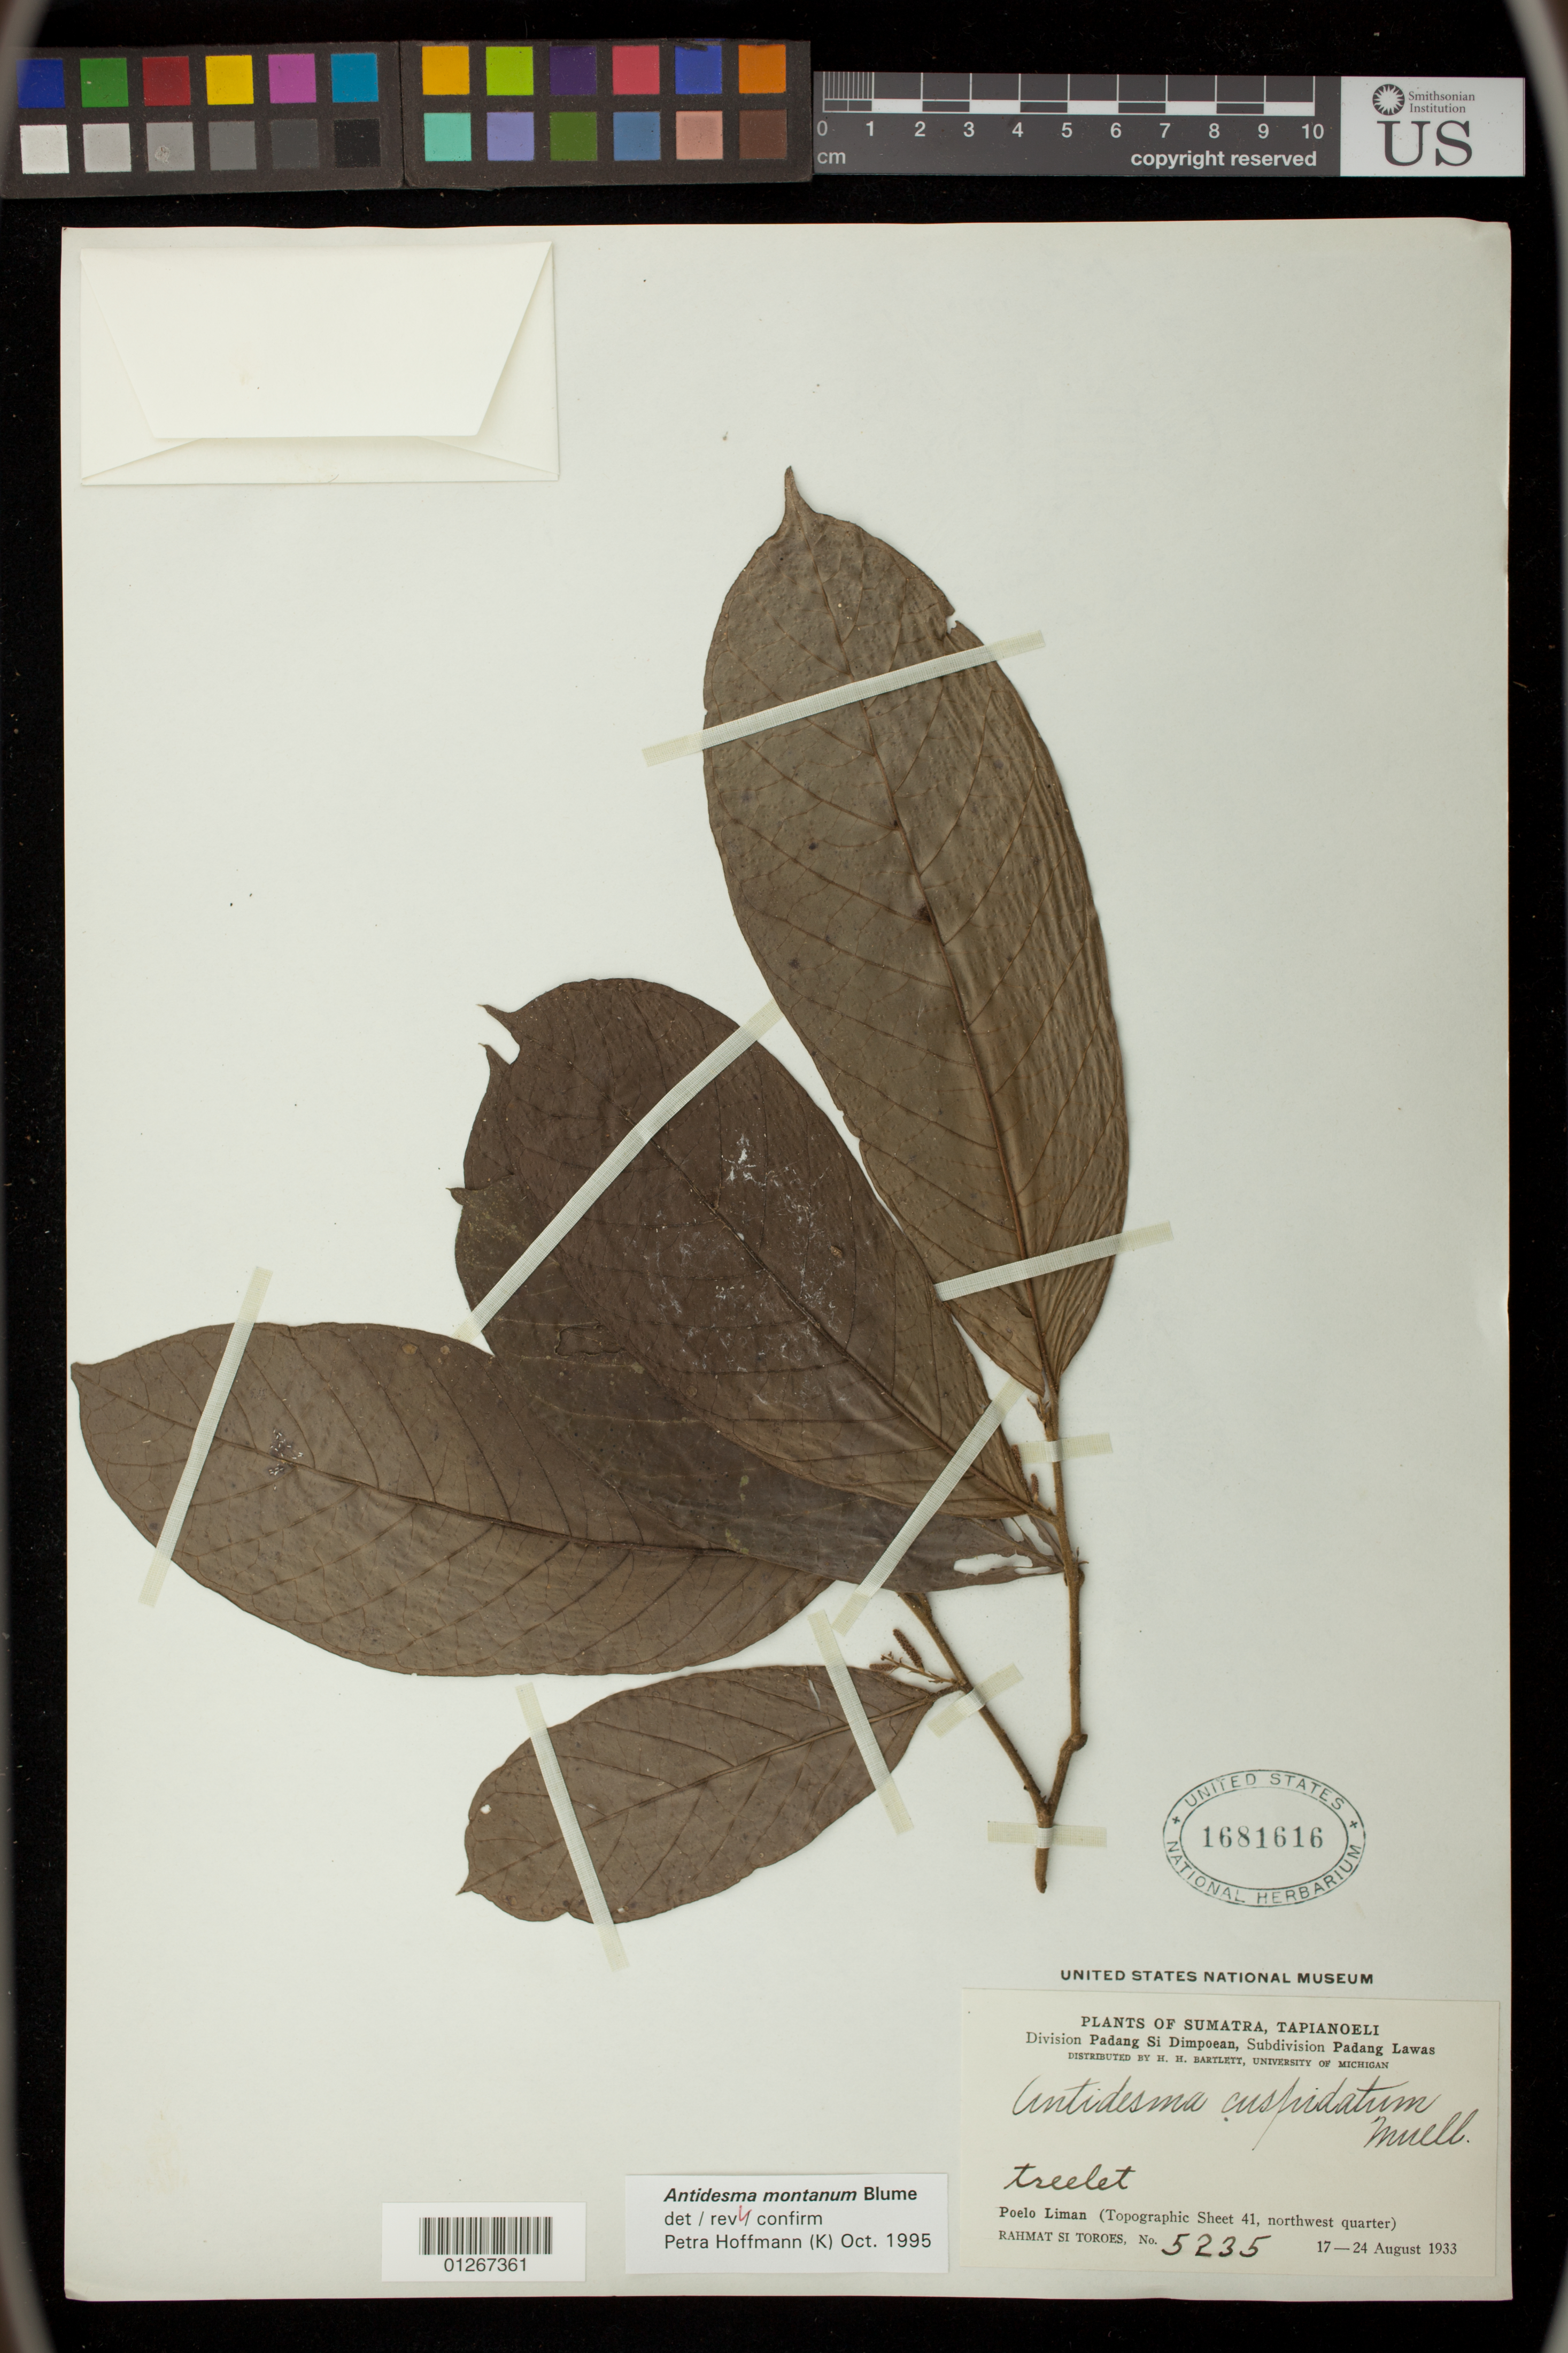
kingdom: Plantae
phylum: Tracheophyta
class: Magnoliopsida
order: Malpighiales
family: Phyllanthaceae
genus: Antidesma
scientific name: Antidesma montanum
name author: Blume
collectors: Rahmat Si Boeea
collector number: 5235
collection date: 1933-08-17/1933-08-24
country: Indonesia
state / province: Sumatra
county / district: Sumatera Utara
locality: Sumatra, Tapianoeli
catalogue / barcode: US 1681616